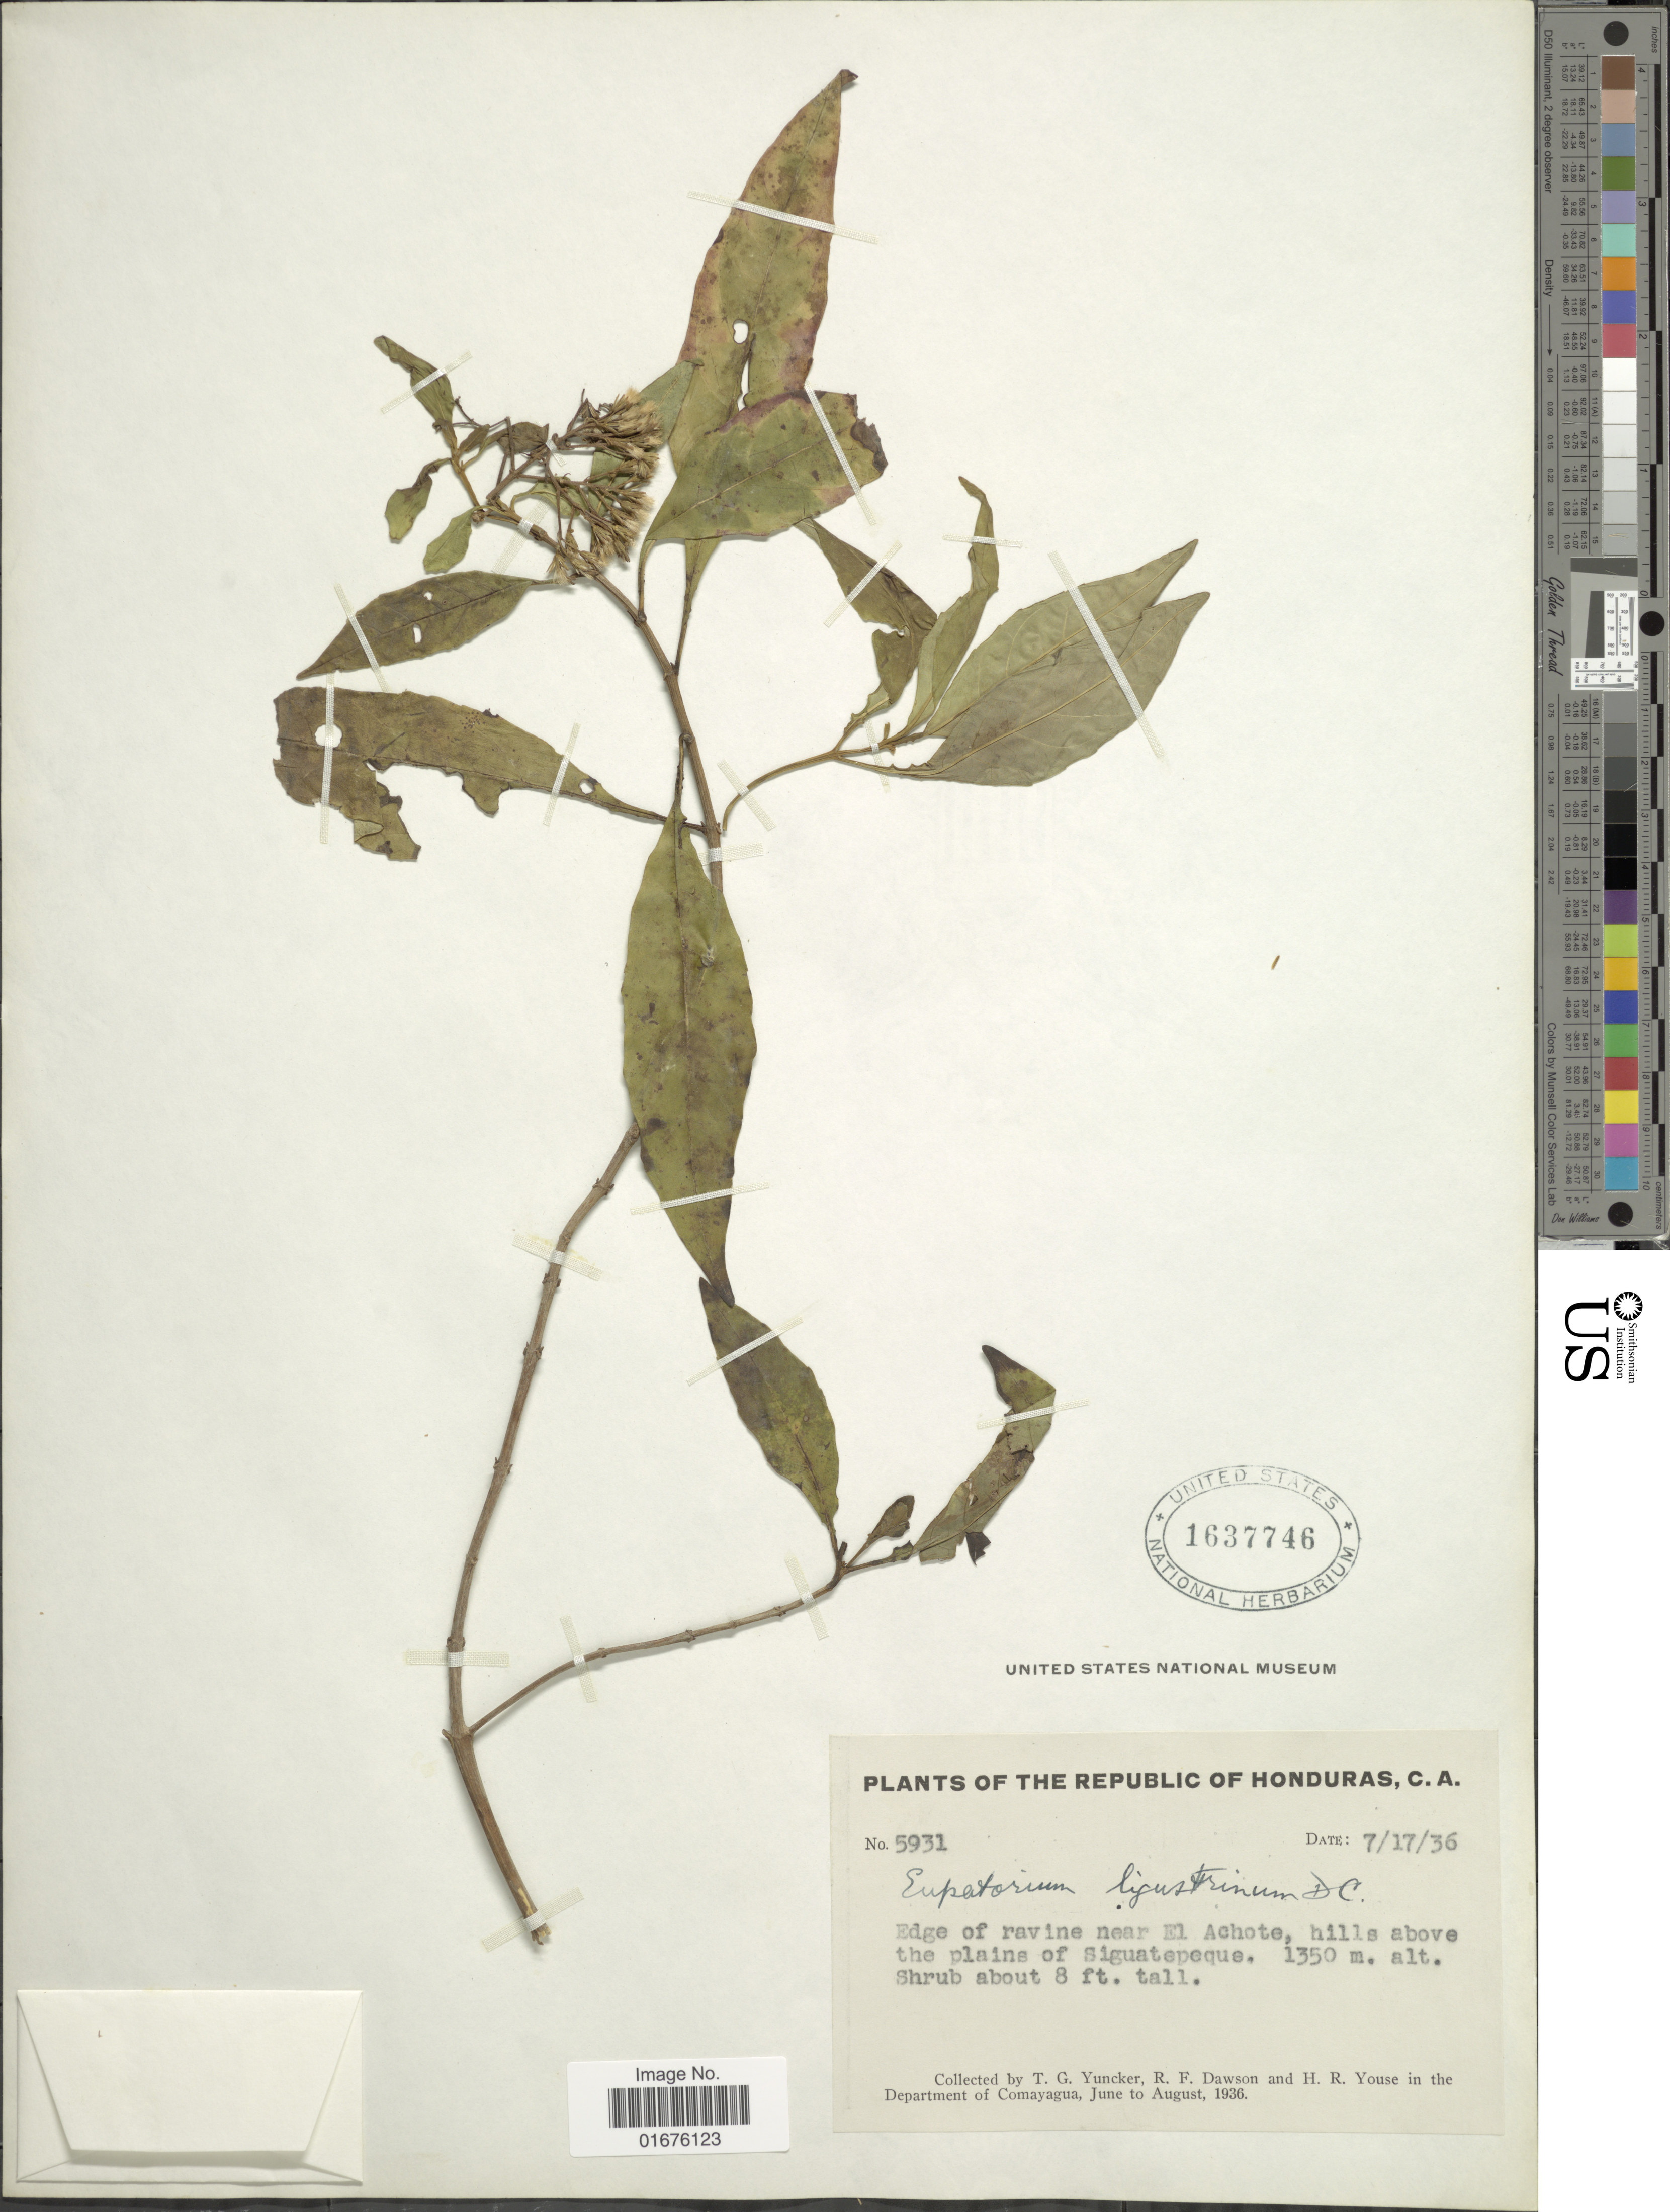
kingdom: Plantae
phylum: Tracheophyta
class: Magnoliopsida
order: Asterales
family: Asteraceae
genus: Ageratina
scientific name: Ageratina ligustrina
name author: (DC.) R.M. King & H. Rob.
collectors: T. G. Yuncker, R. F. Dawson & H. Youse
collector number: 5931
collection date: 1936-07-17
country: Honduras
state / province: Comayagua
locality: Edge of ravine near El Achote, hills above the plains of Siguatepec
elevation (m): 1350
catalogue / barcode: US 1637746